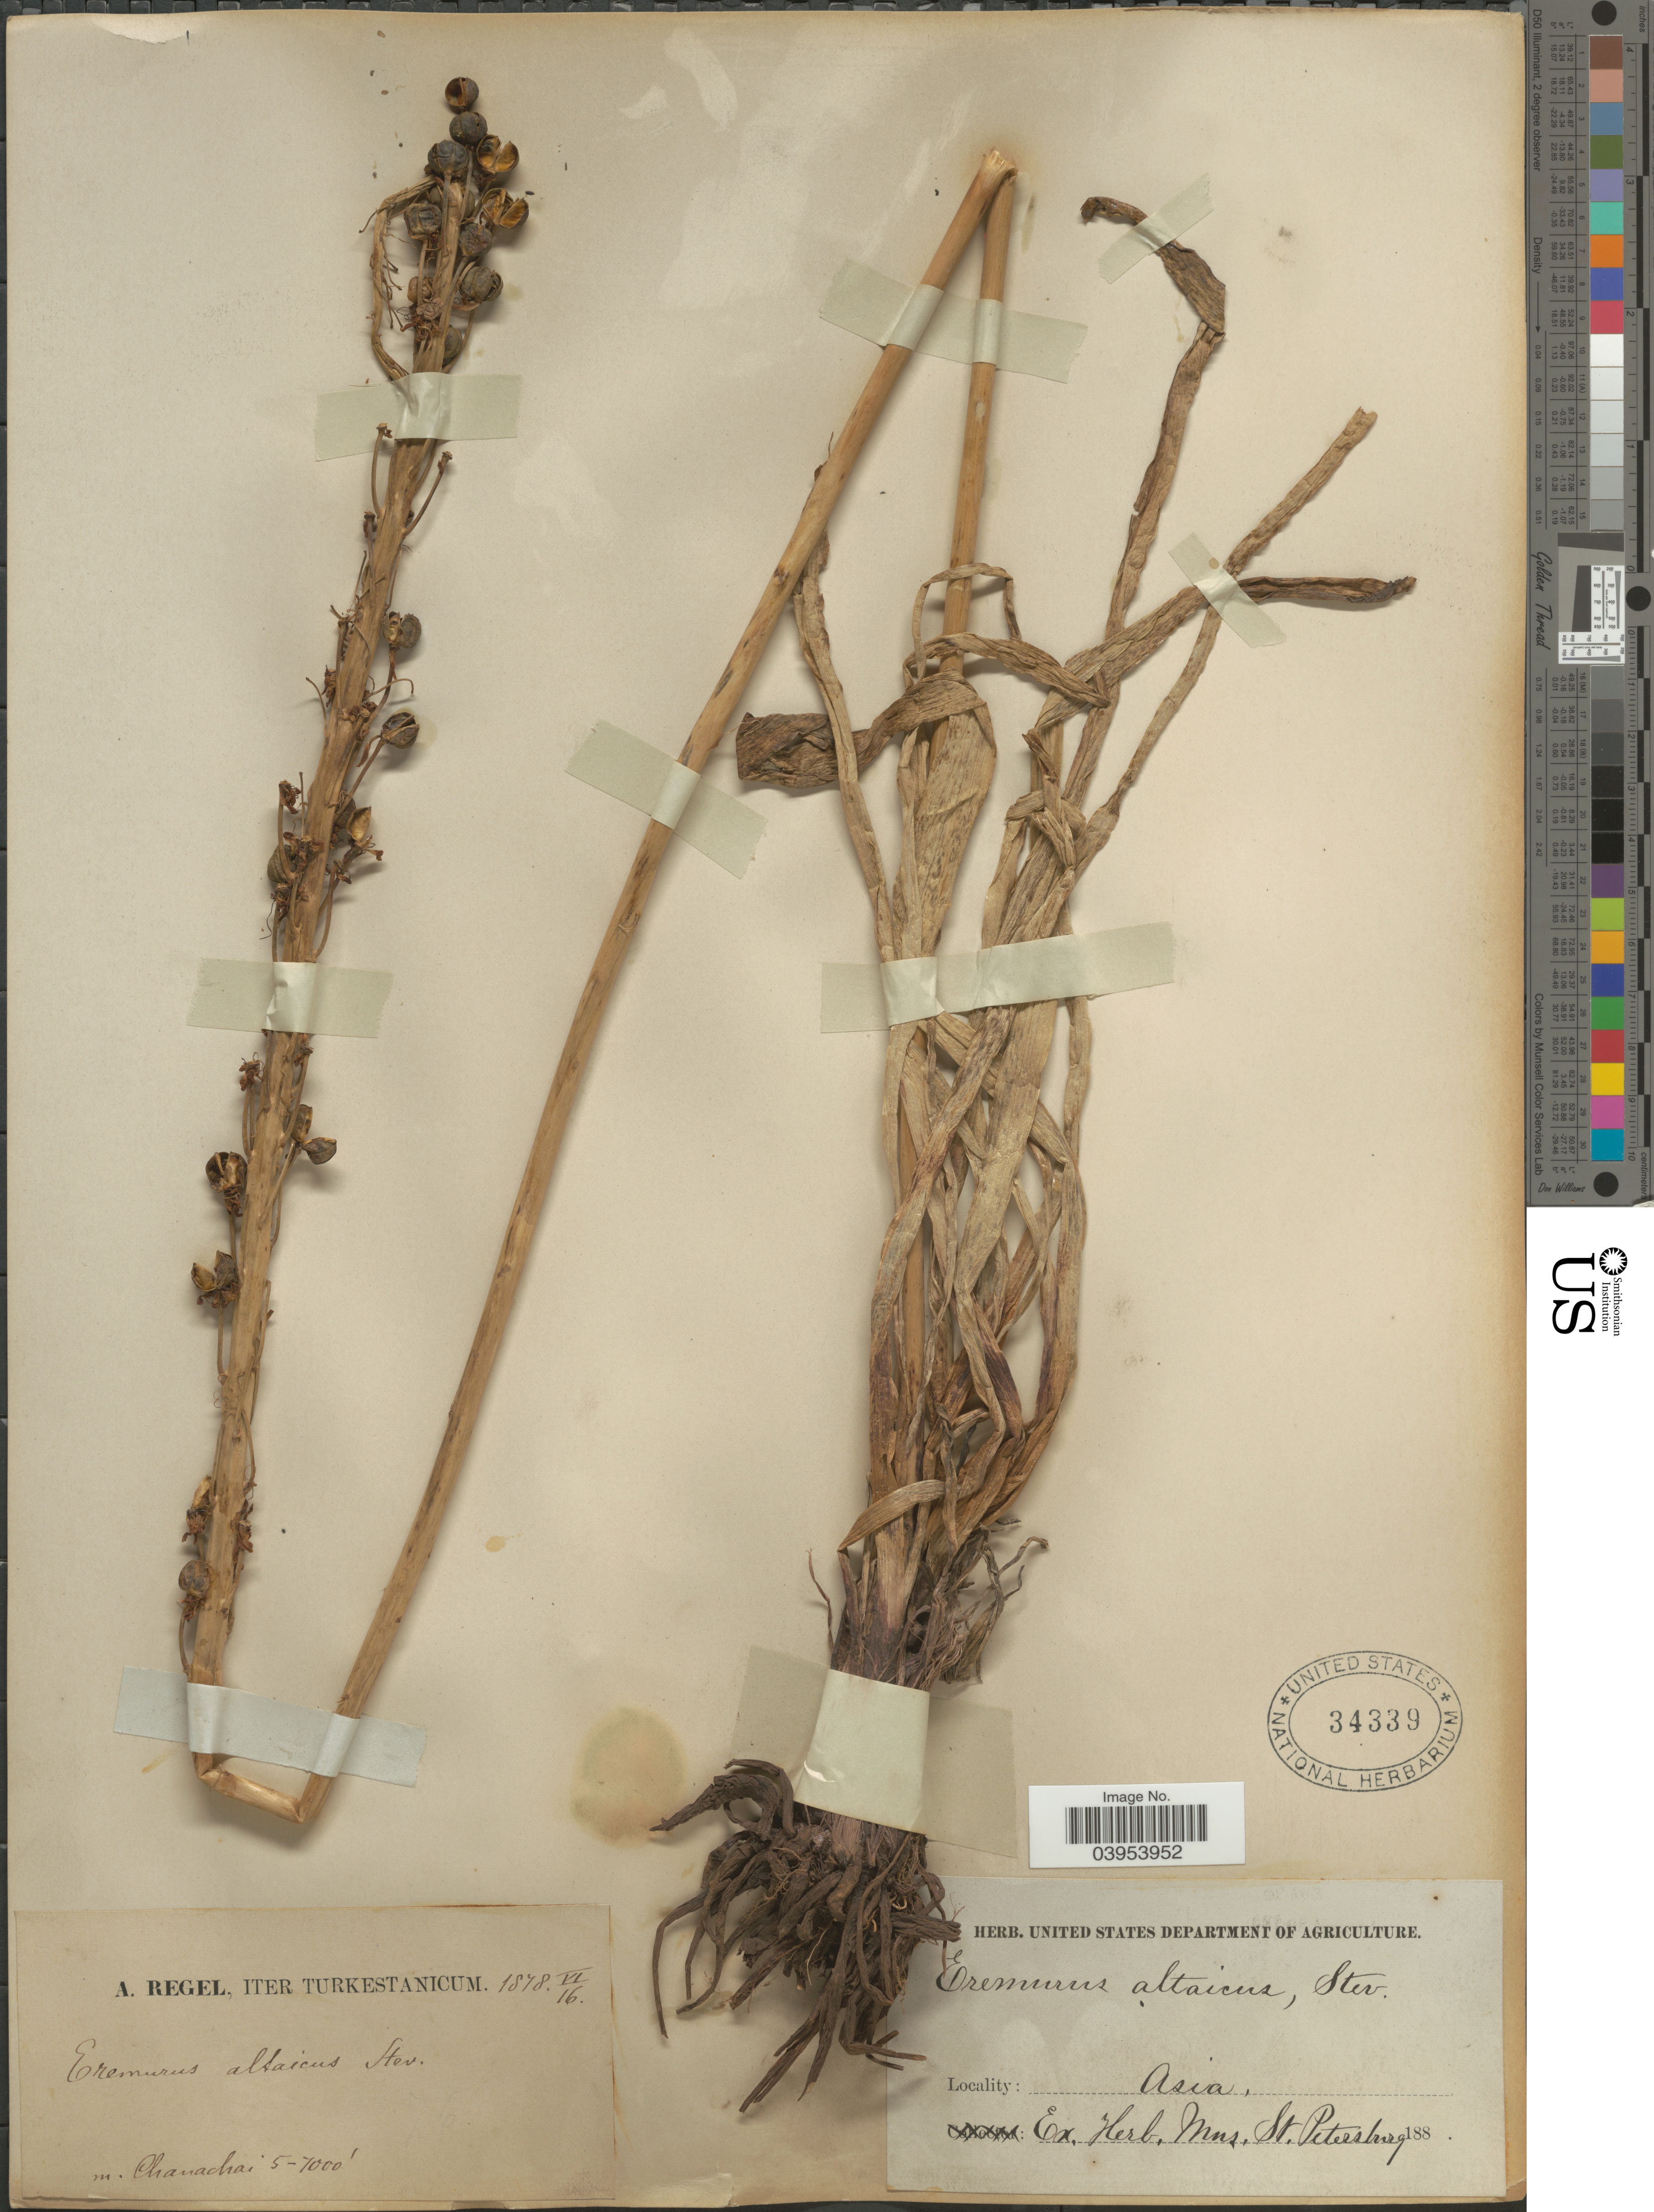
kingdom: Plantae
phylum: Tracheophyta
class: Liliopsida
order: Asparagales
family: Asphodelaceae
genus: Eremurus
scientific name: Eremurus altaicus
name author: Steven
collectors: A. Regel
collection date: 1878-06-16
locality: Iter Turkestanicum. Chanachai. Asia.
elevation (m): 1524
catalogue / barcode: US 34339